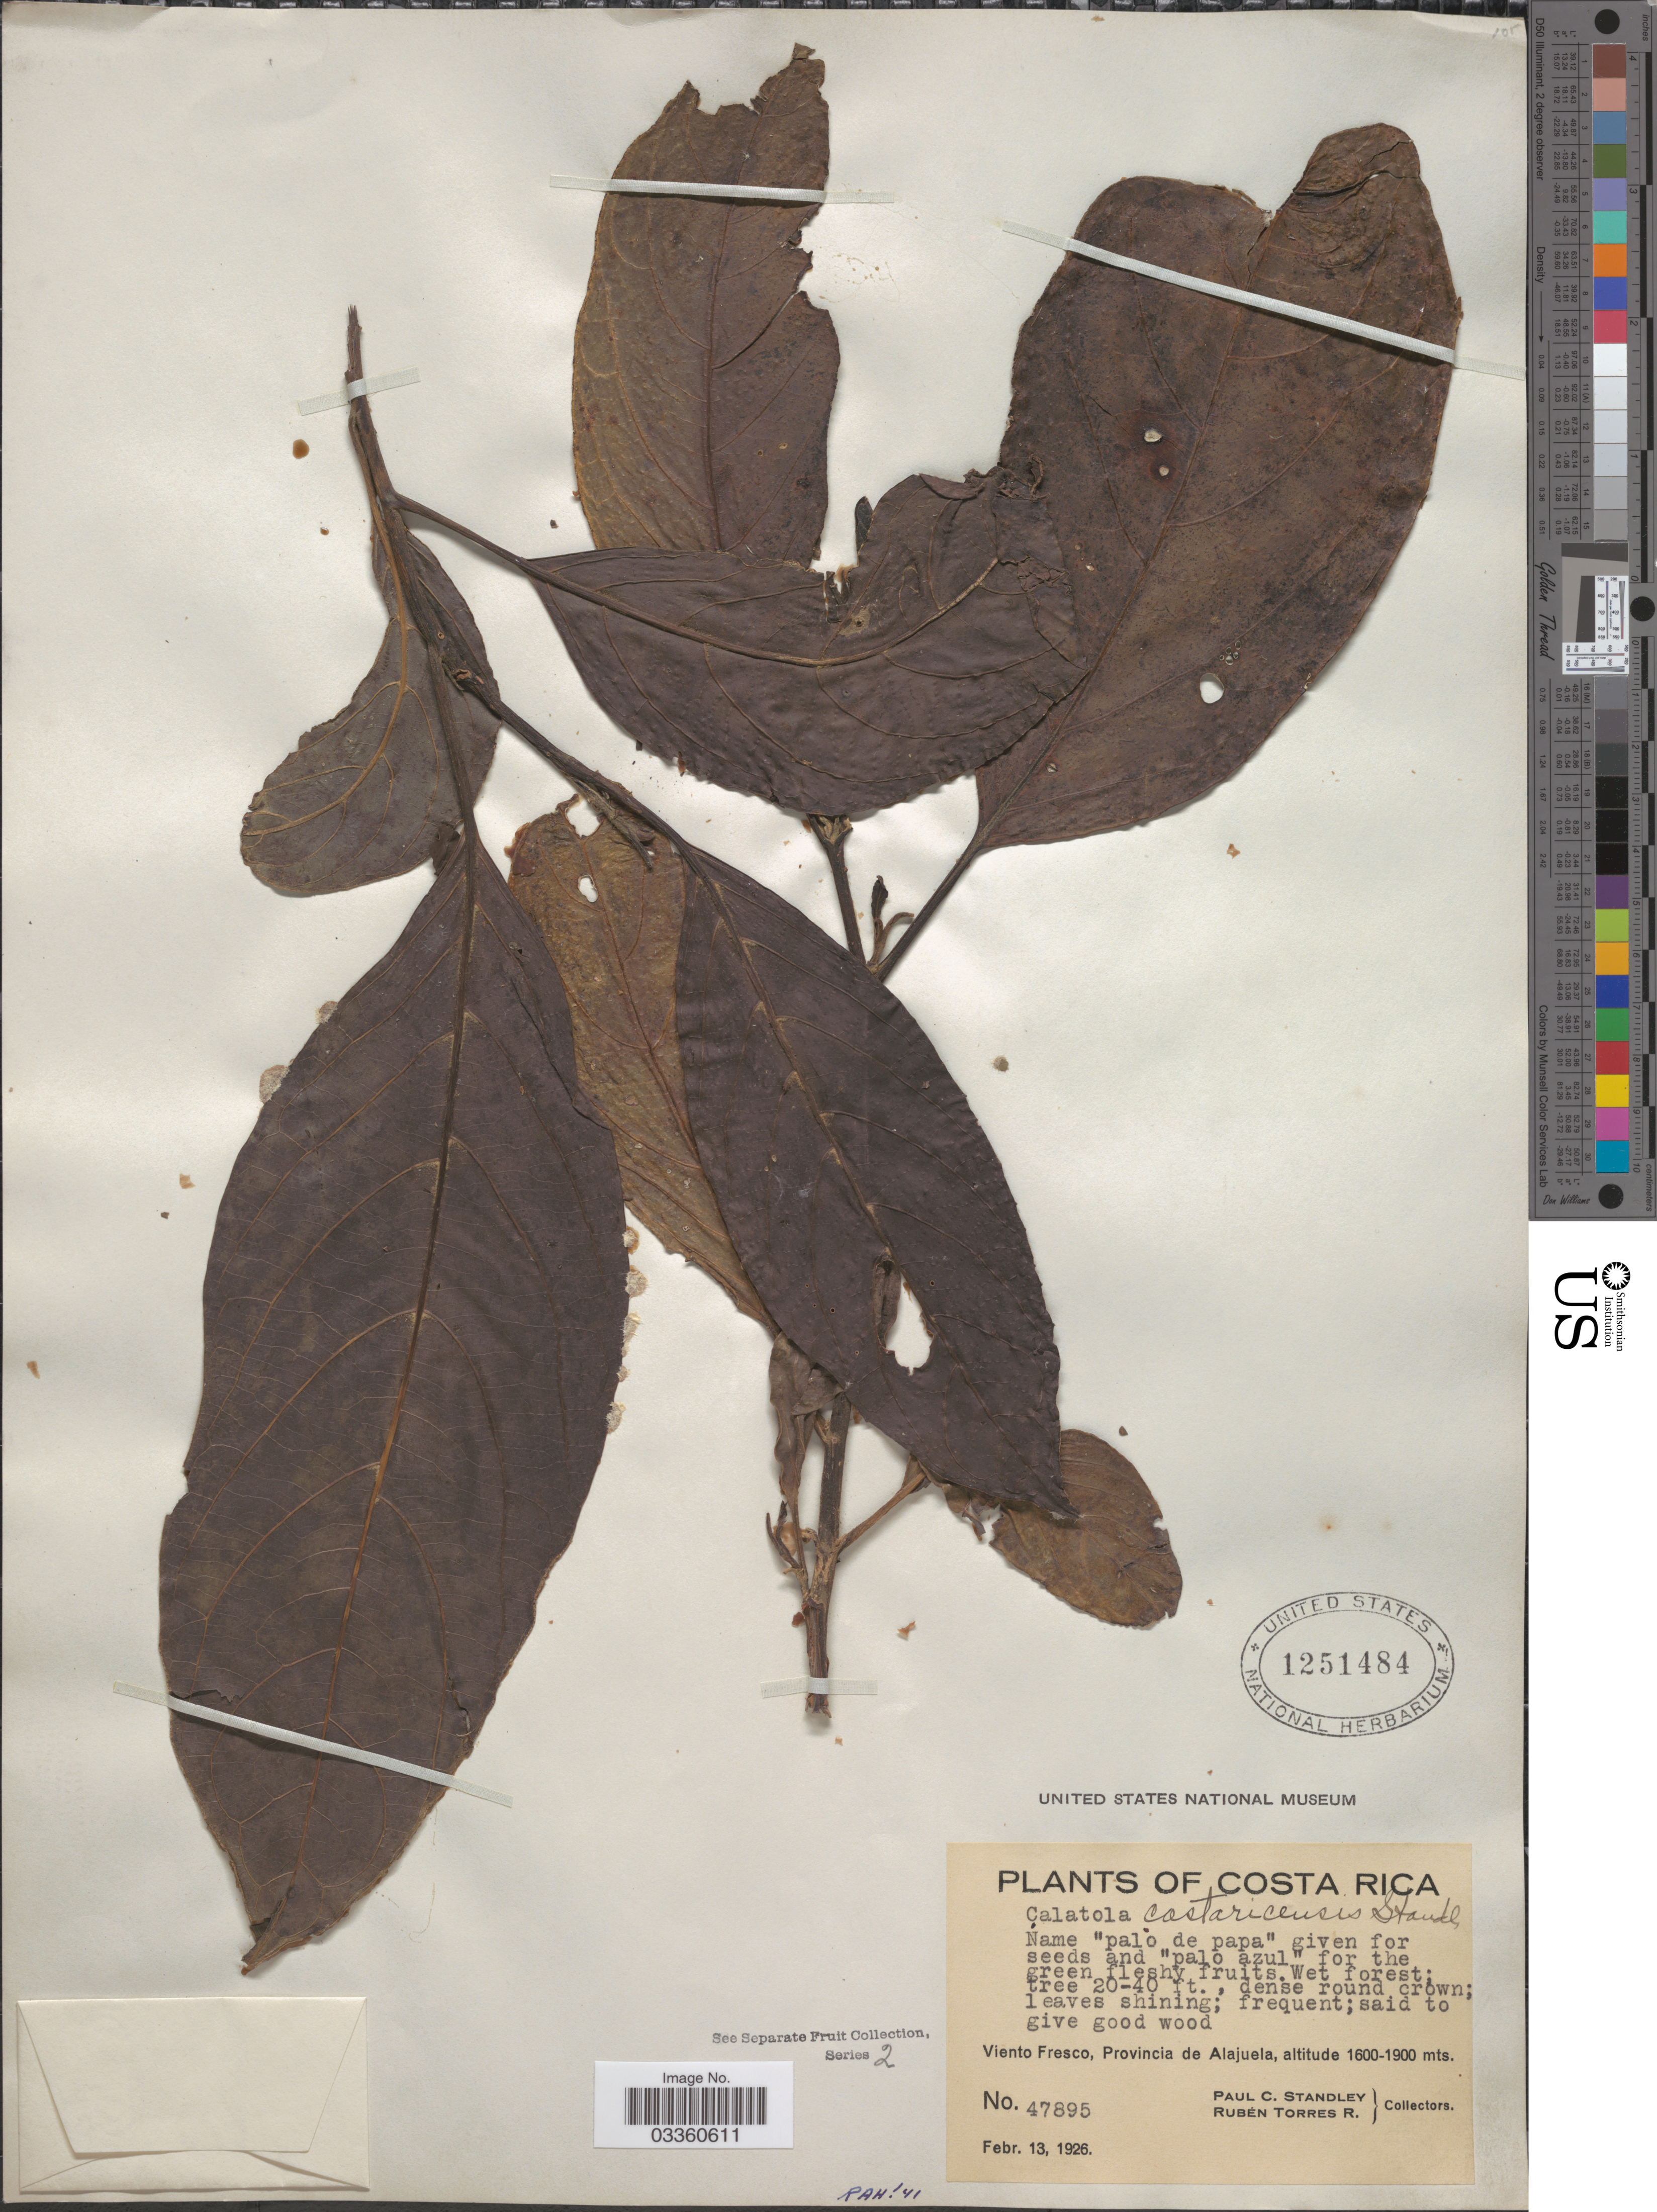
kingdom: Plantae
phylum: Tracheophyta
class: Magnoliopsida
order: Metteniusales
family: Metteniusaceae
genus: Calatola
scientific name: Calatola costaricensis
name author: Standl.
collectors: P. C. Standley & R. Torres Rojas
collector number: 47895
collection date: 1926-02-13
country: Costa Rica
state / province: Alajuela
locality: Viento Fresco, Provincia de Alajuela.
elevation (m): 1600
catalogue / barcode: US 1251484